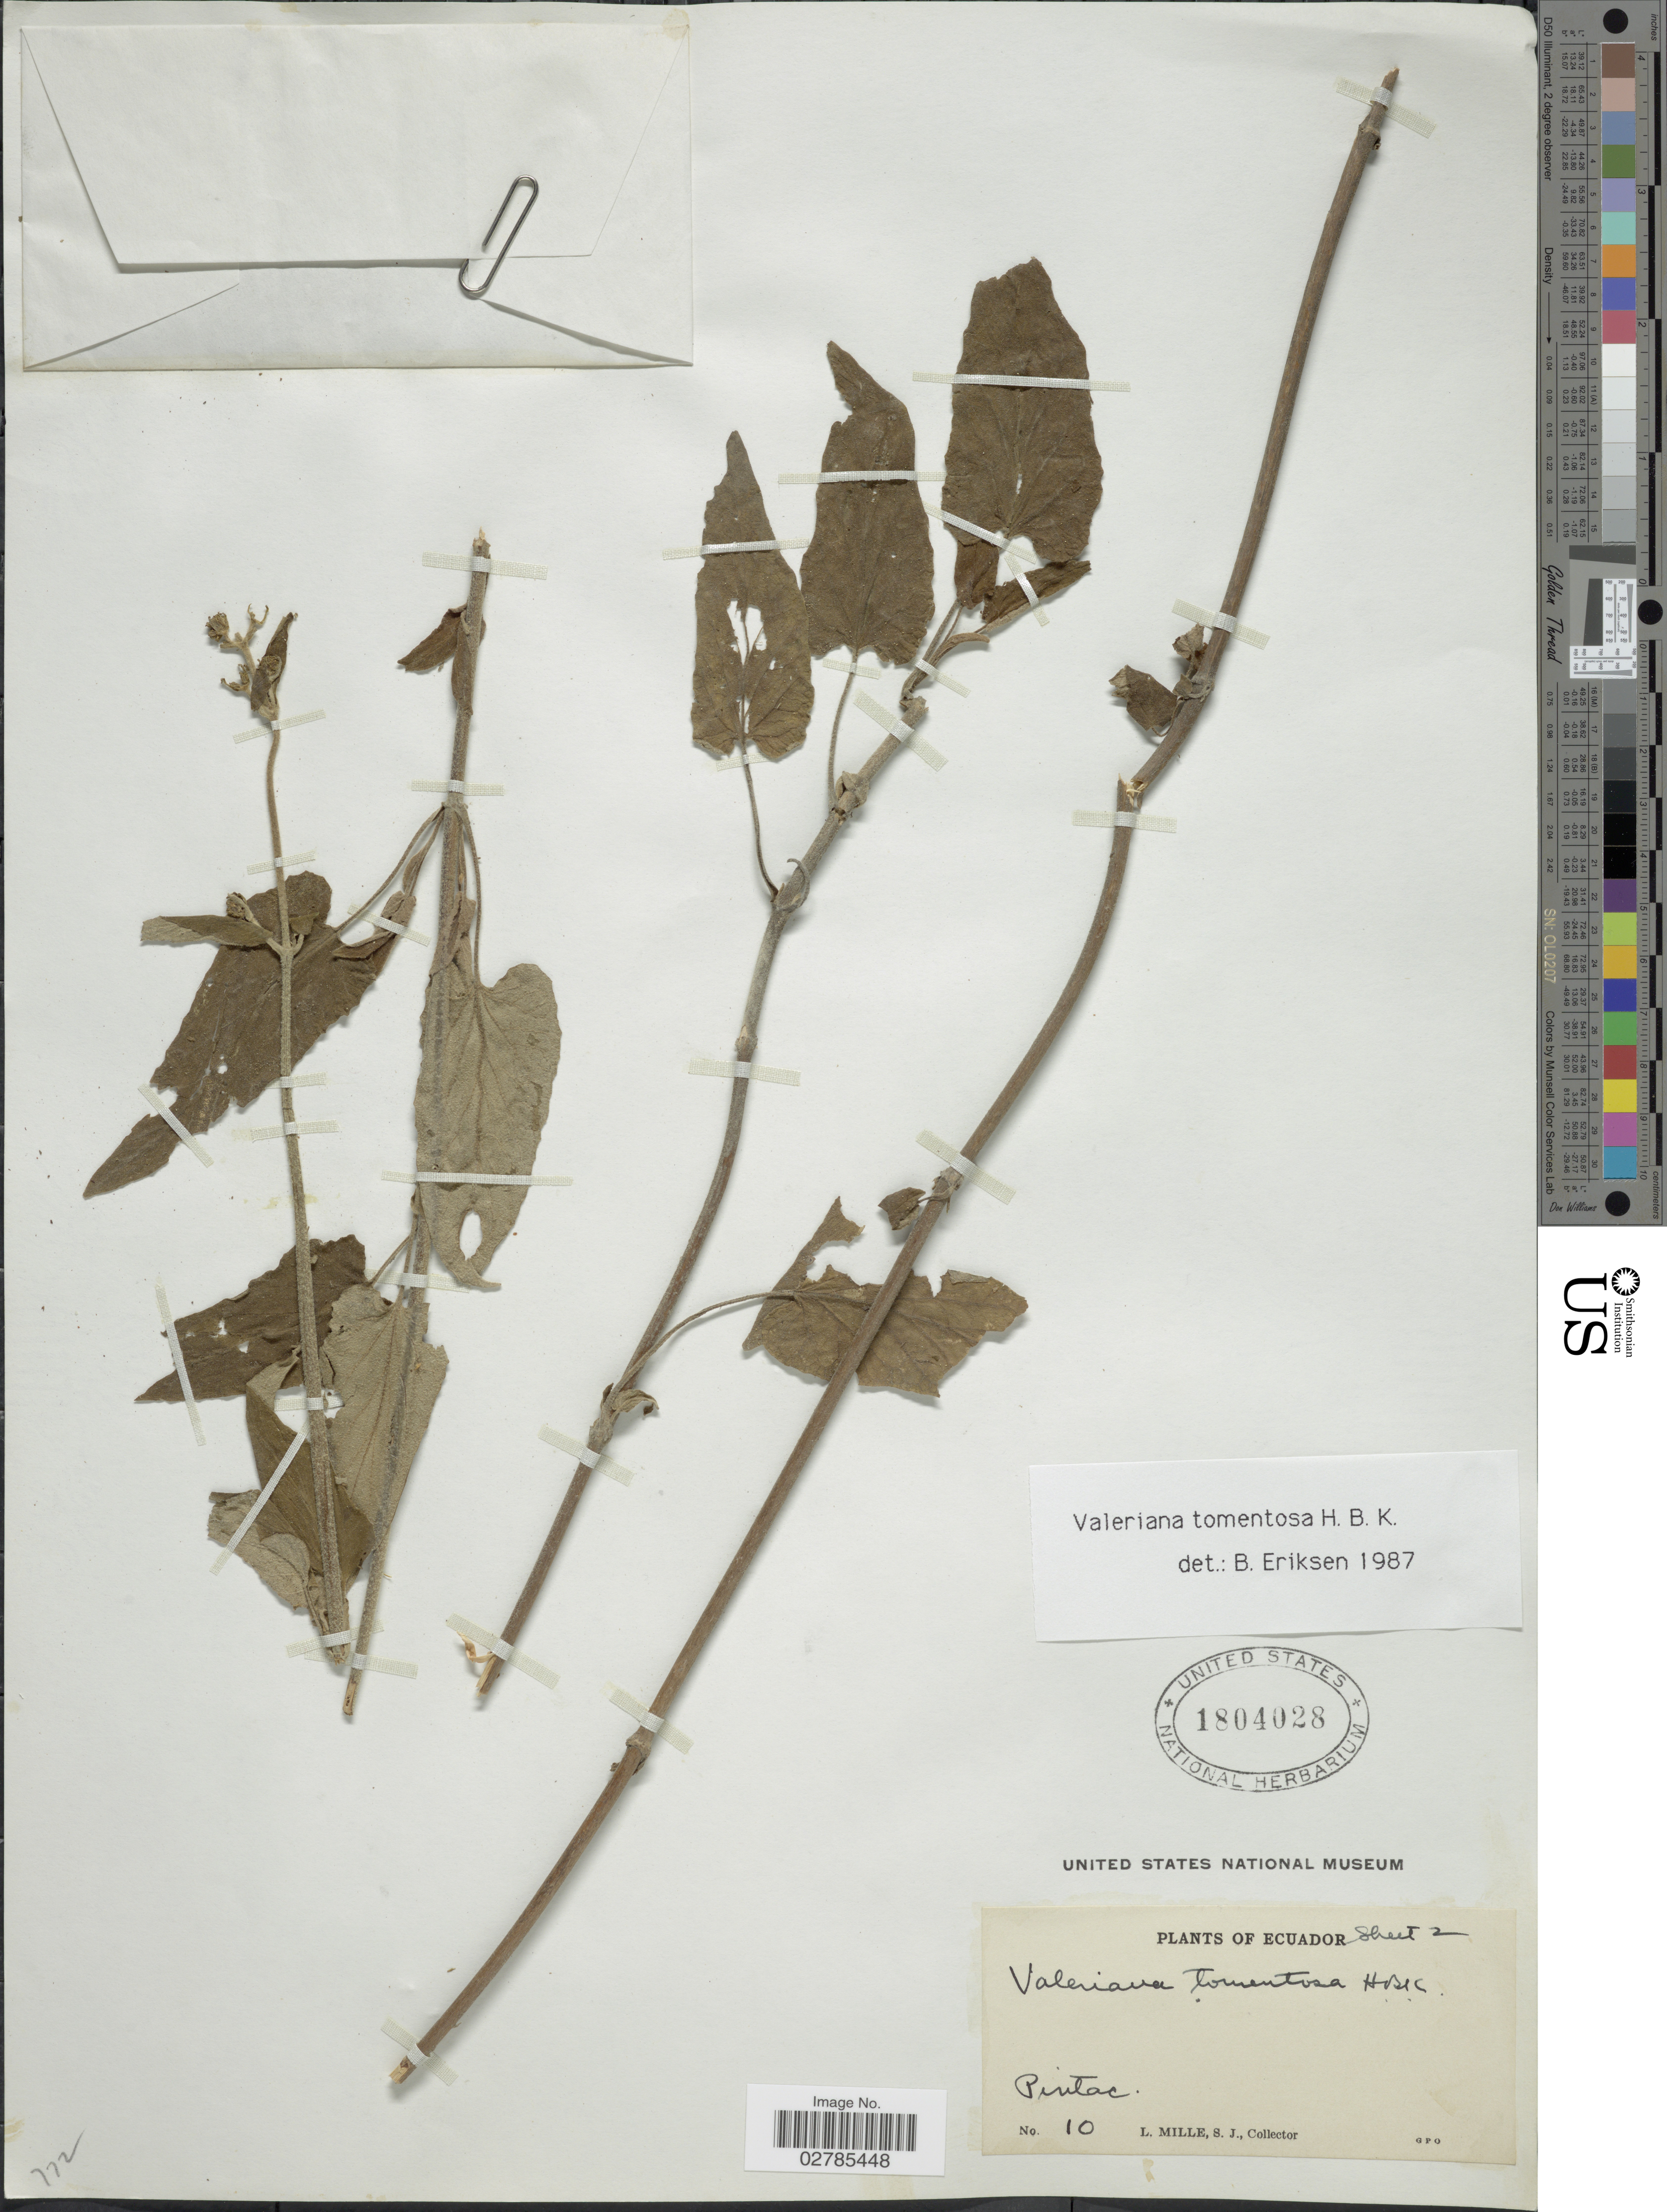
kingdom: Plantae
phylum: Tracheophyta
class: Magnoliopsida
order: Dipsacales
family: Caprifoliaceae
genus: Valeriana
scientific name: Valeriana tomentosa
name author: Kunth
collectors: L. Mille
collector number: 10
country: Ecuador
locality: Pintac.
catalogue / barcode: US 1804028